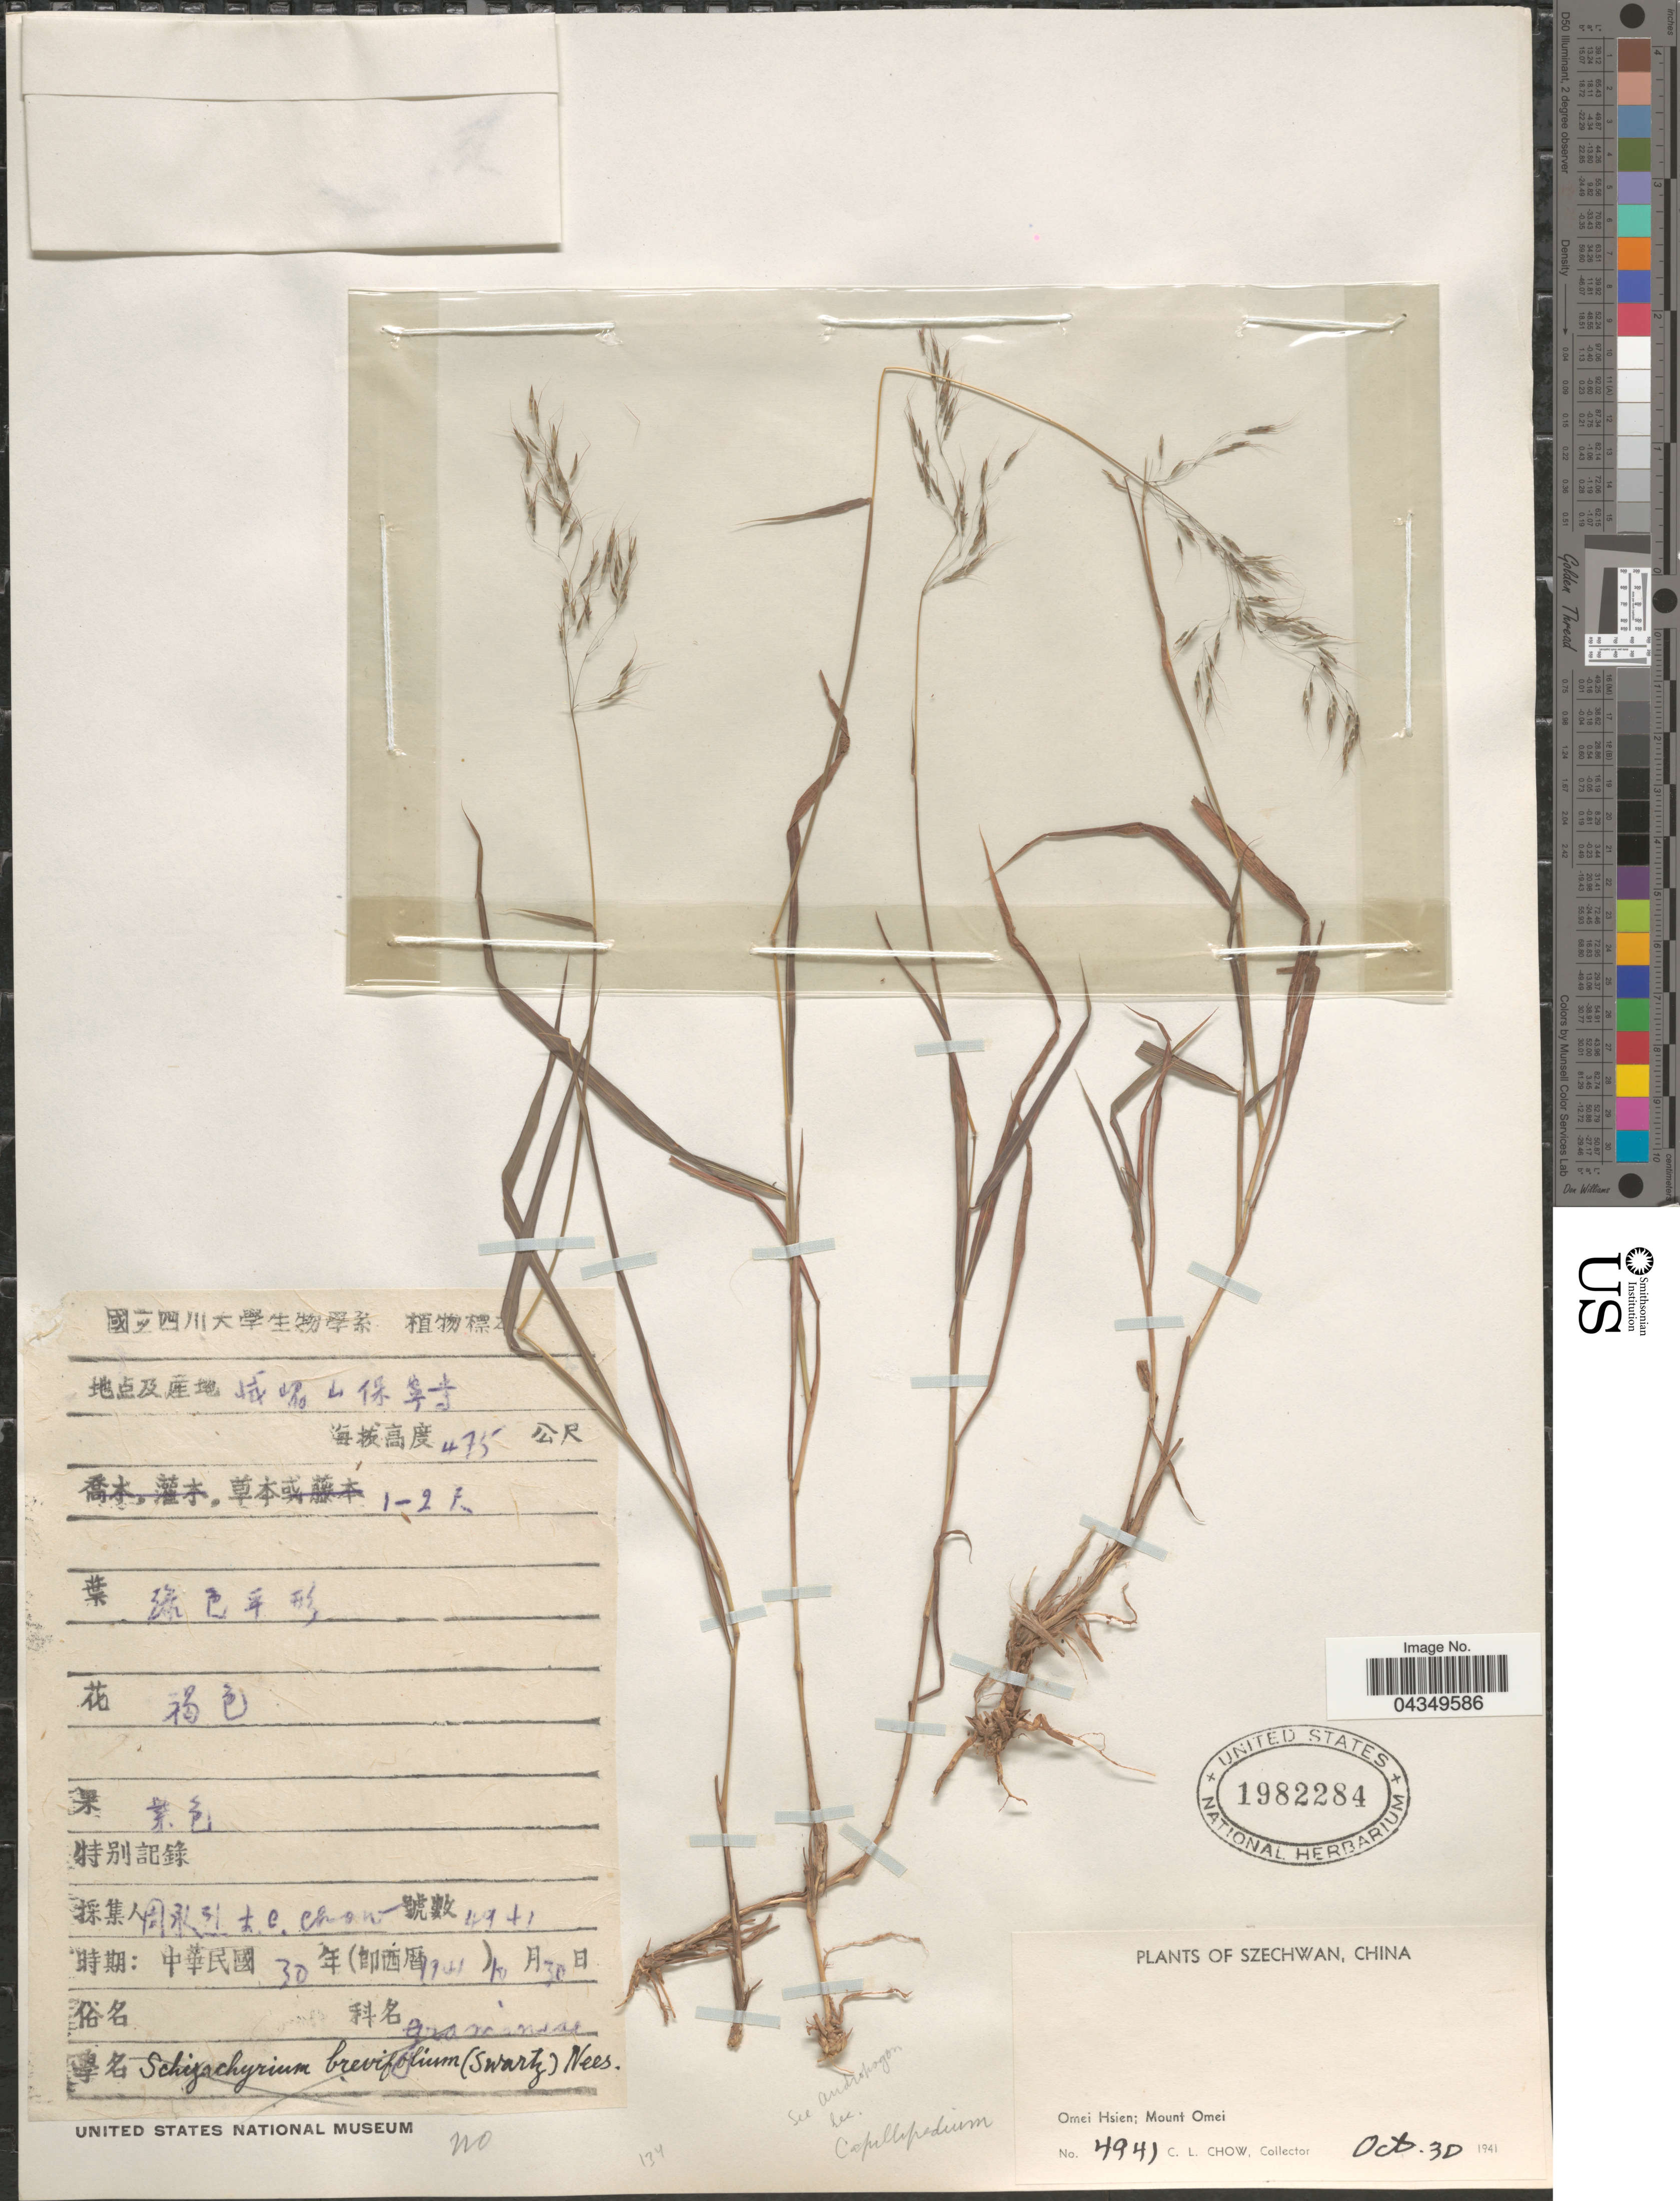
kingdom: Plantae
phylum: Tracheophyta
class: Liliopsida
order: Poales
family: Poaceae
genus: Capillipedium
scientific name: Capillipedium parviflorum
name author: (R. Br.) Stapf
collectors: C. Chow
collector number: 4941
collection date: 1941-10-30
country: China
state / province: Sichuan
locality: Szechwan. Omei Hsien; Mount Omei.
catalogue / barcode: US 1982284